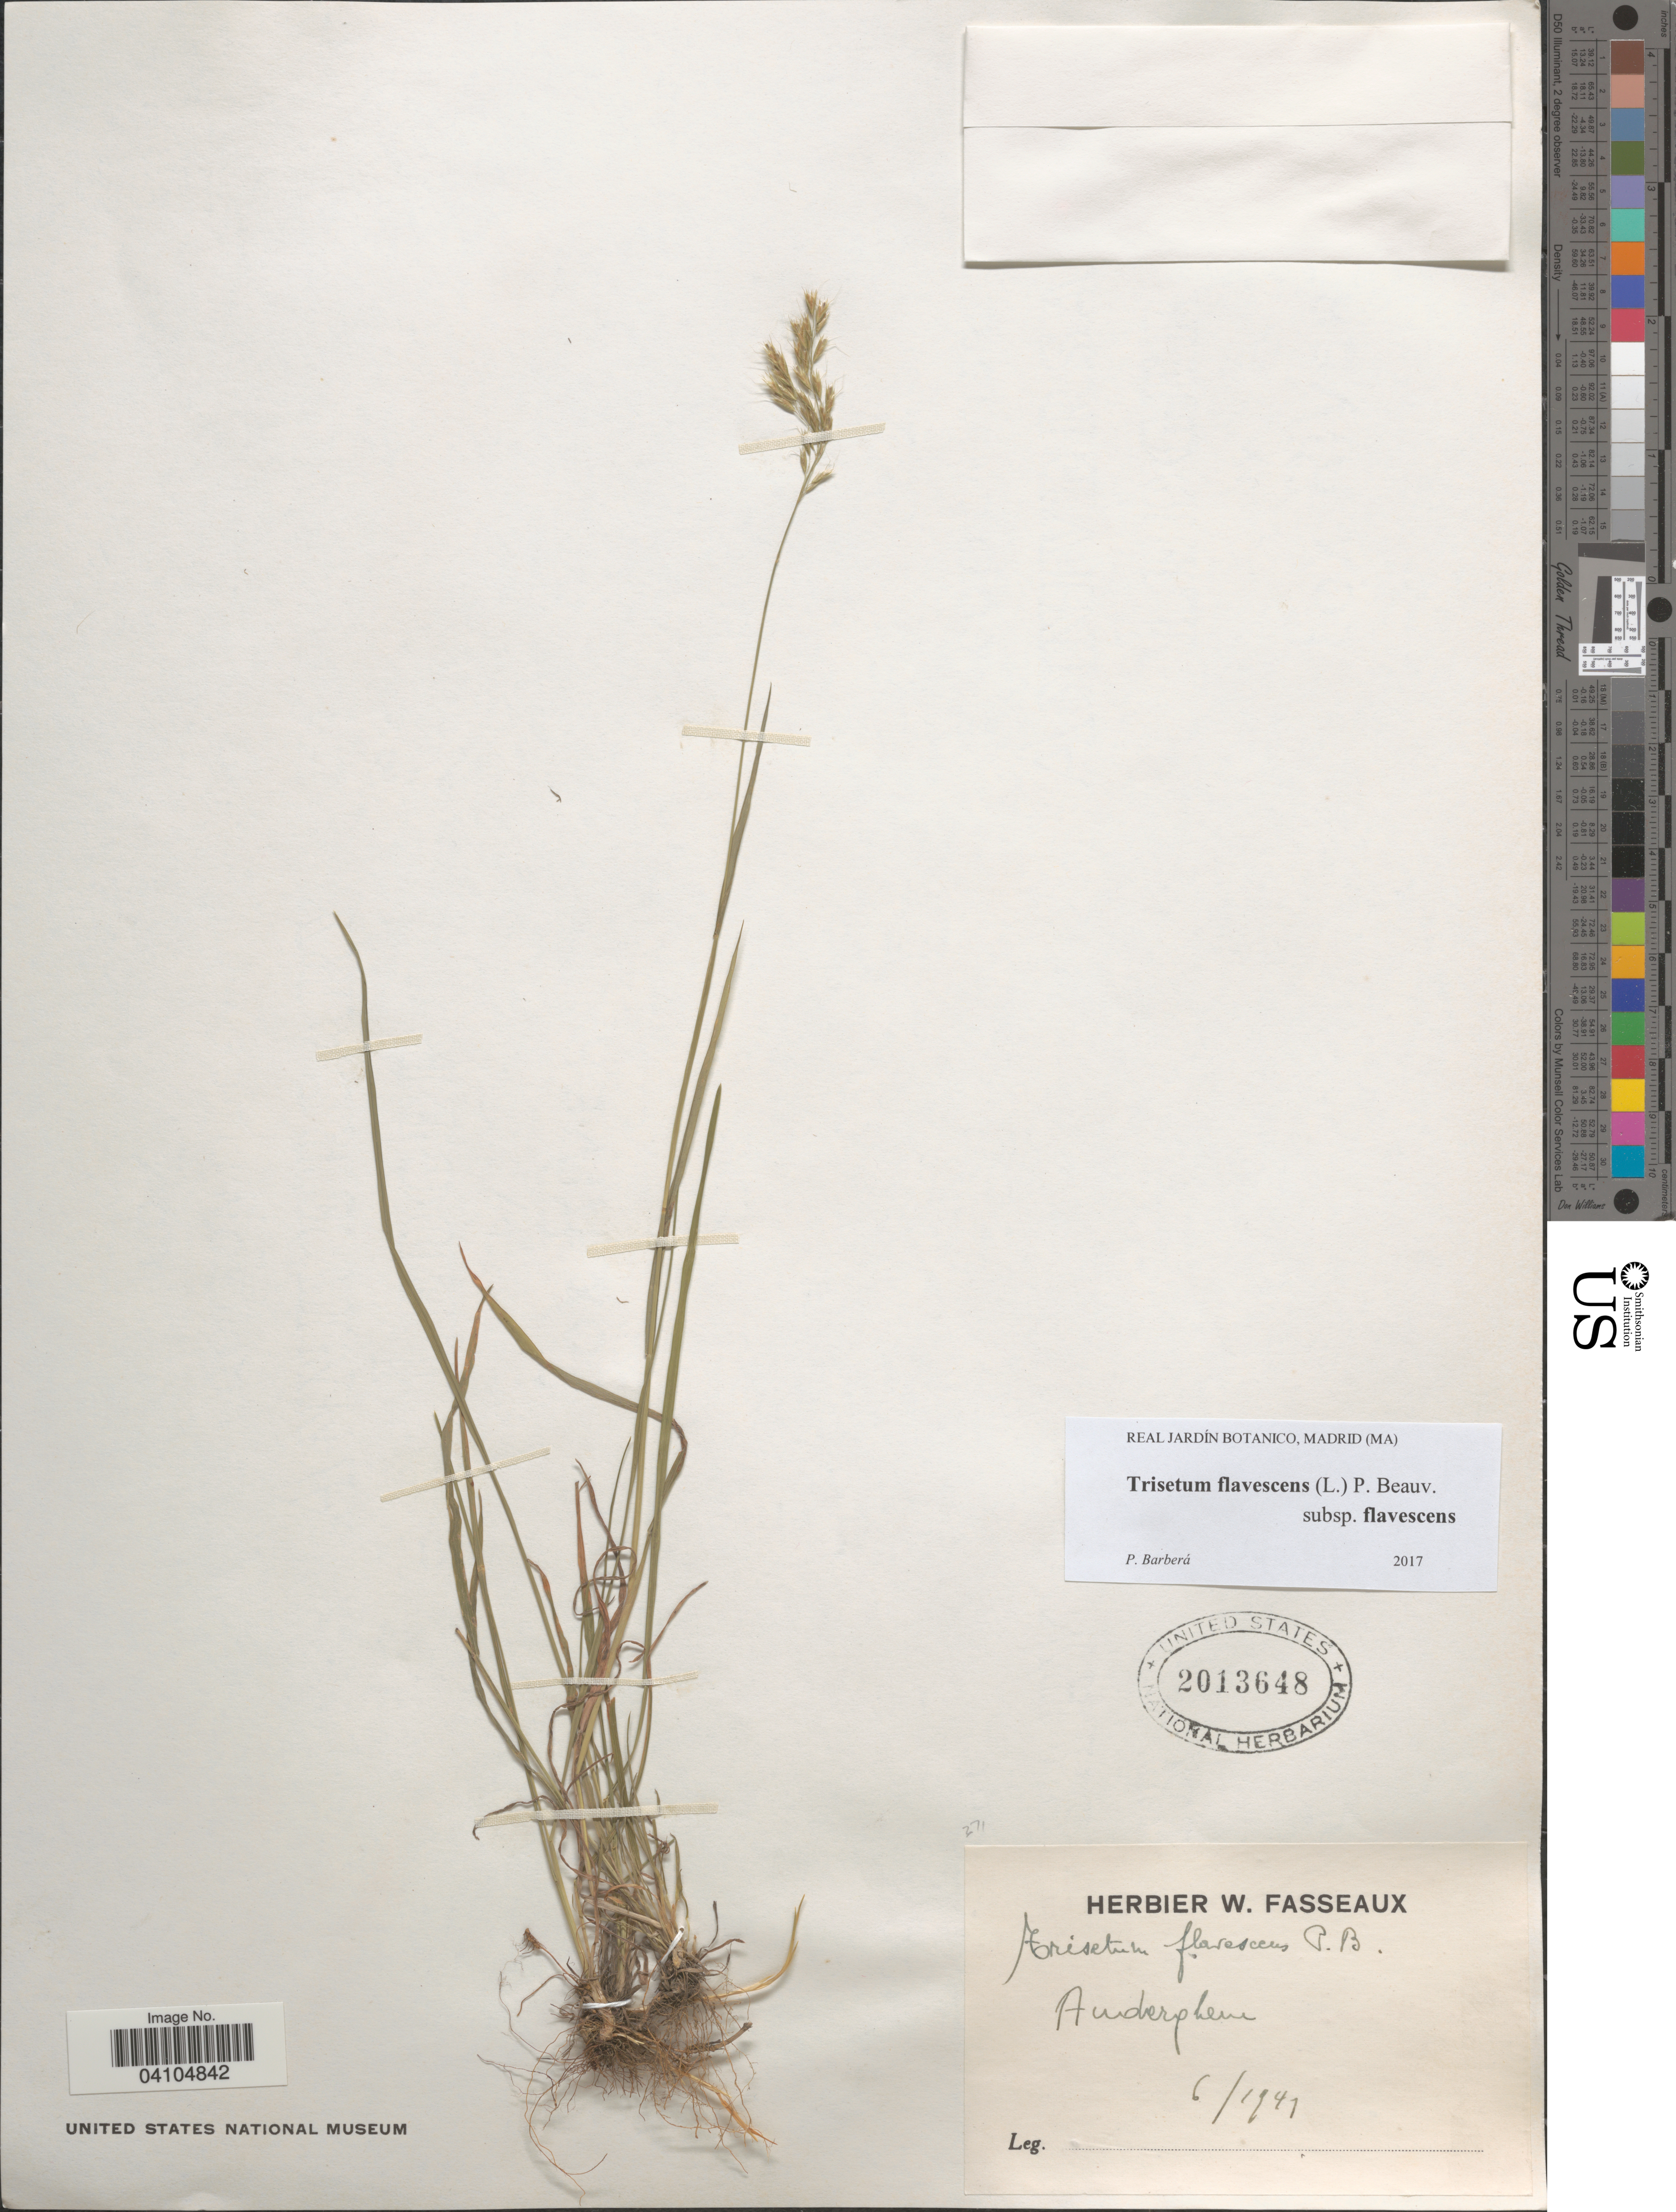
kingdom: Plantae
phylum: Tracheophyta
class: Liliopsida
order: Poales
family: Poaceae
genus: Trisetum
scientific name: Trisetum flavescens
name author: (L.) P. Beauv.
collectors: Ex herb. W. Fasseaux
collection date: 1947-06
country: Belgium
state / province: Brussels, Capital District of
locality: Auderghem.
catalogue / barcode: US 2013648